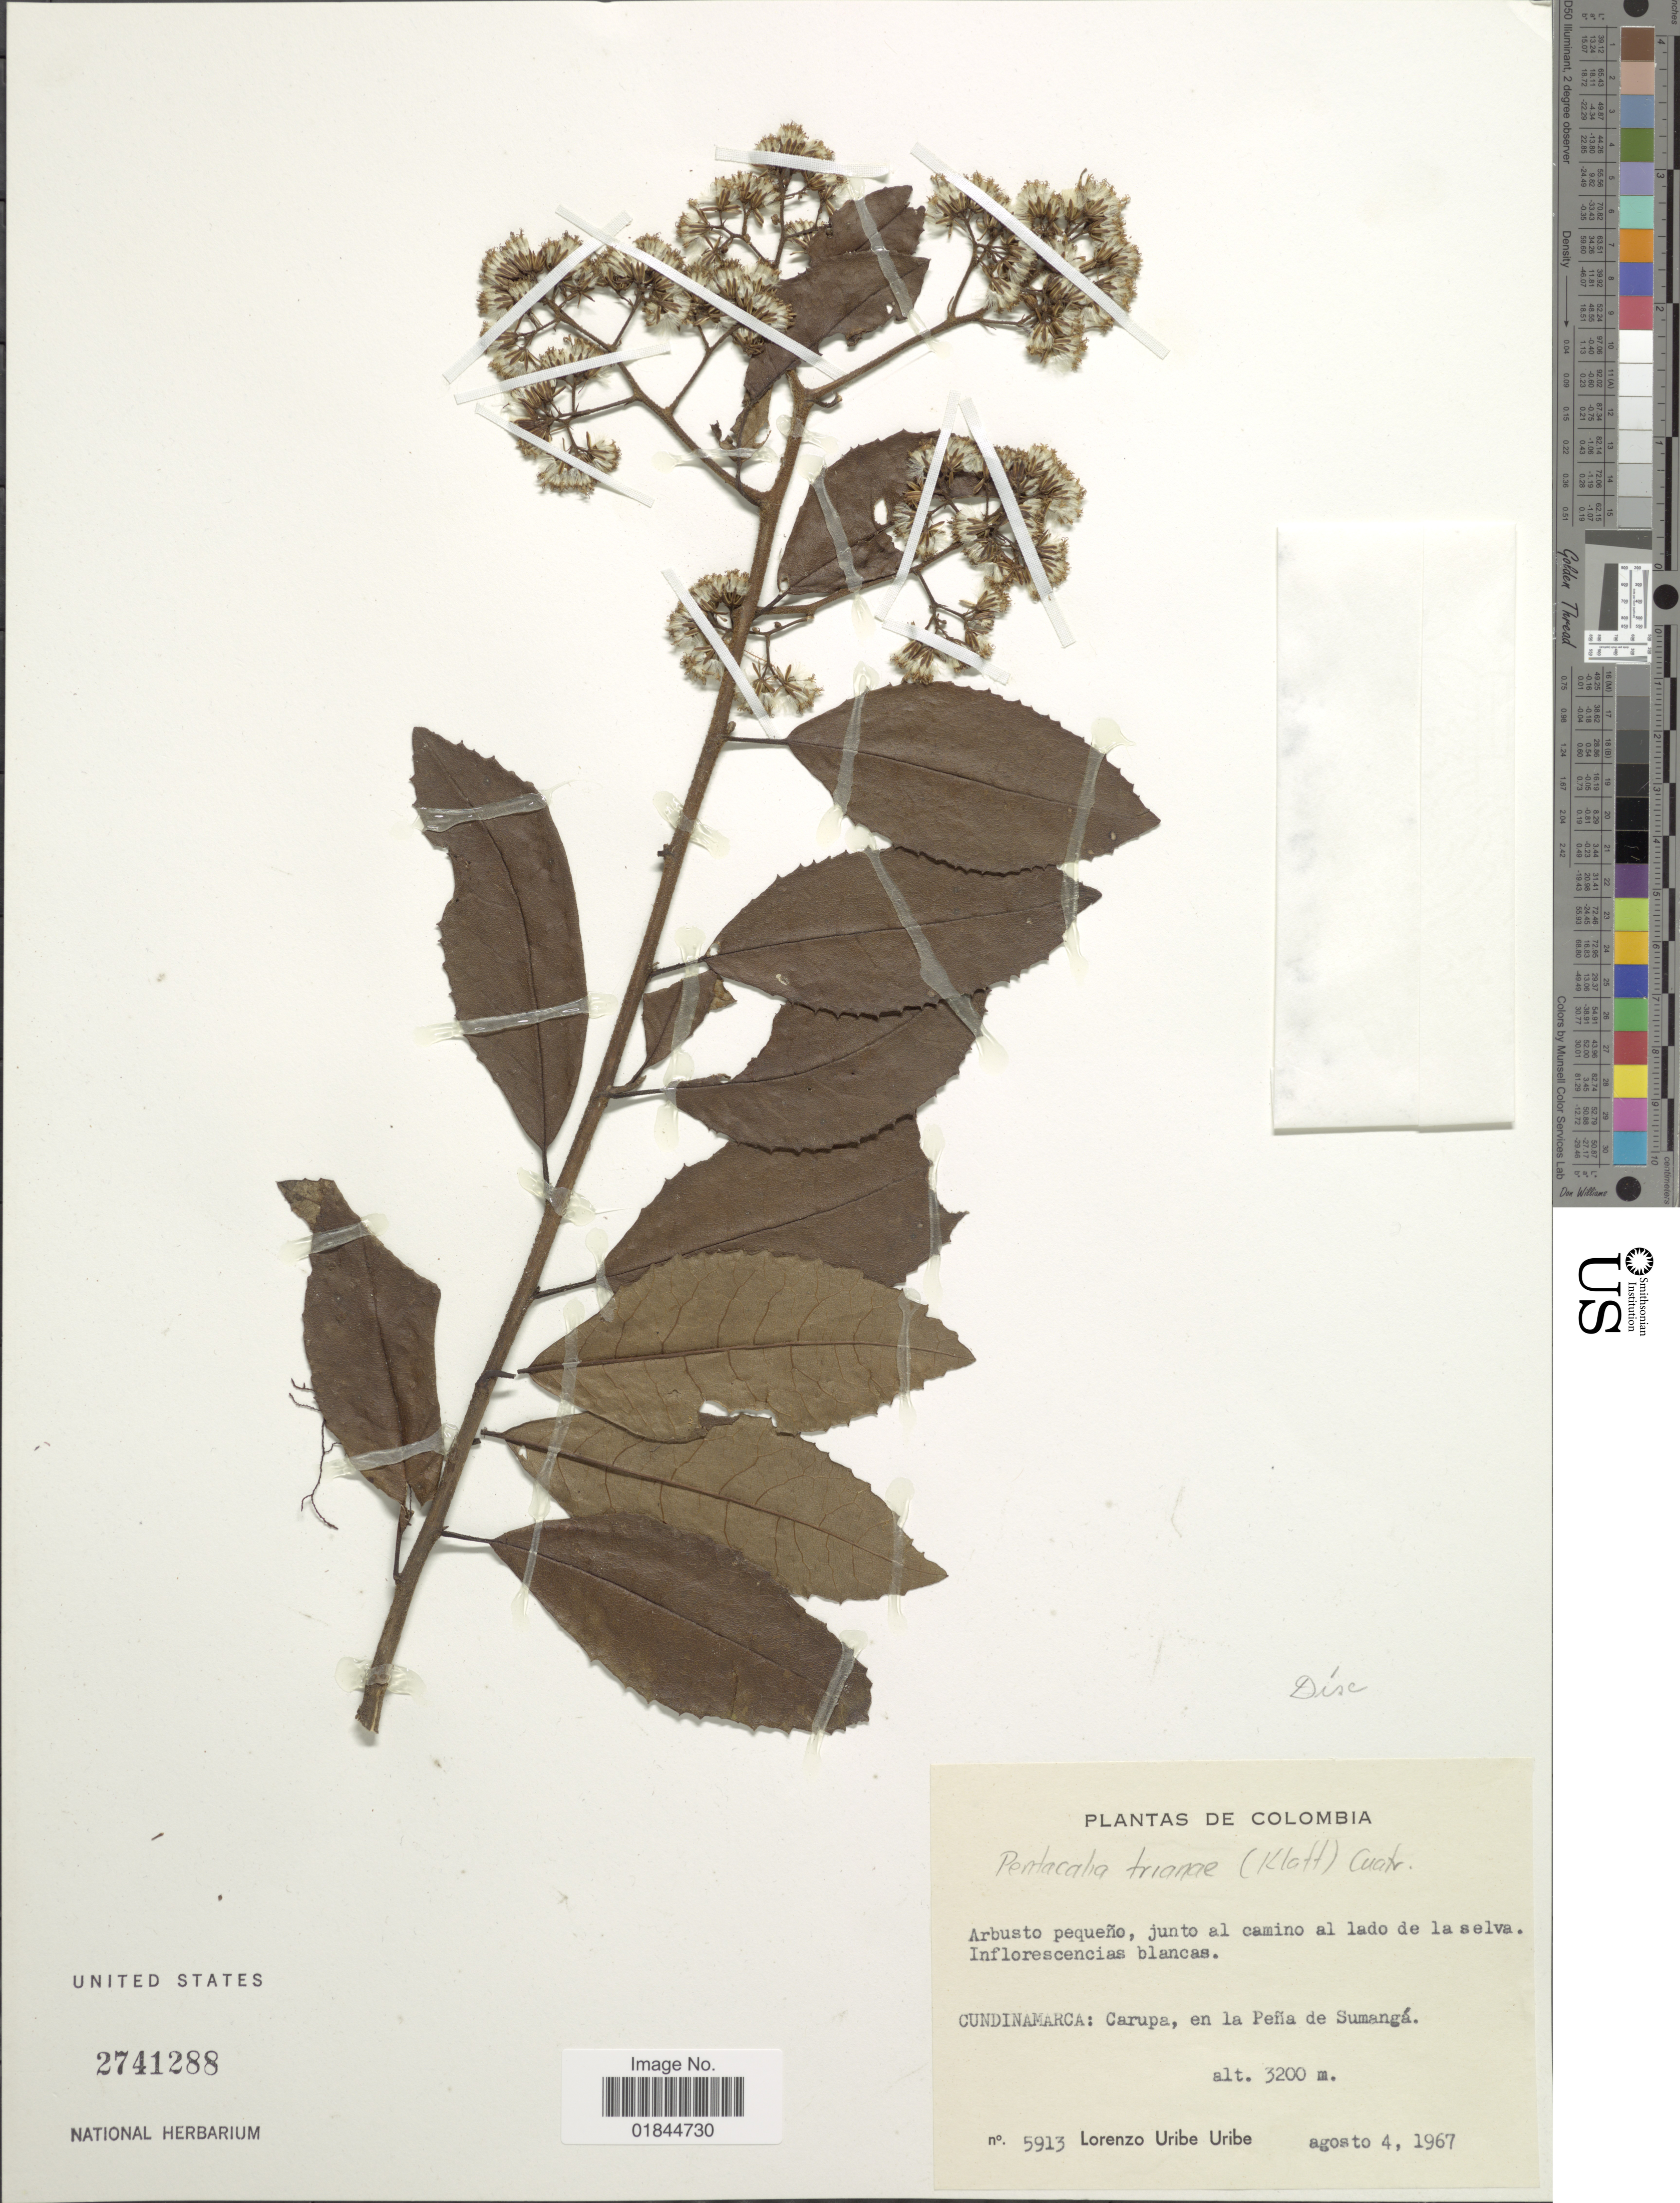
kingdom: Plantae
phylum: Tracheophyta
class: Magnoliopsida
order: Asterales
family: Asteraceae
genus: Pentacalia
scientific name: Pentacalia trianae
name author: (Klatt) Cuatrec.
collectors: L. Uribe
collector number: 5913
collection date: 1967-08-04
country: Colombia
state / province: Cundinamarca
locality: Cundinamarca: Carupa, en la Peña de Sumanga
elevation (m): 3200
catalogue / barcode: US 2741288